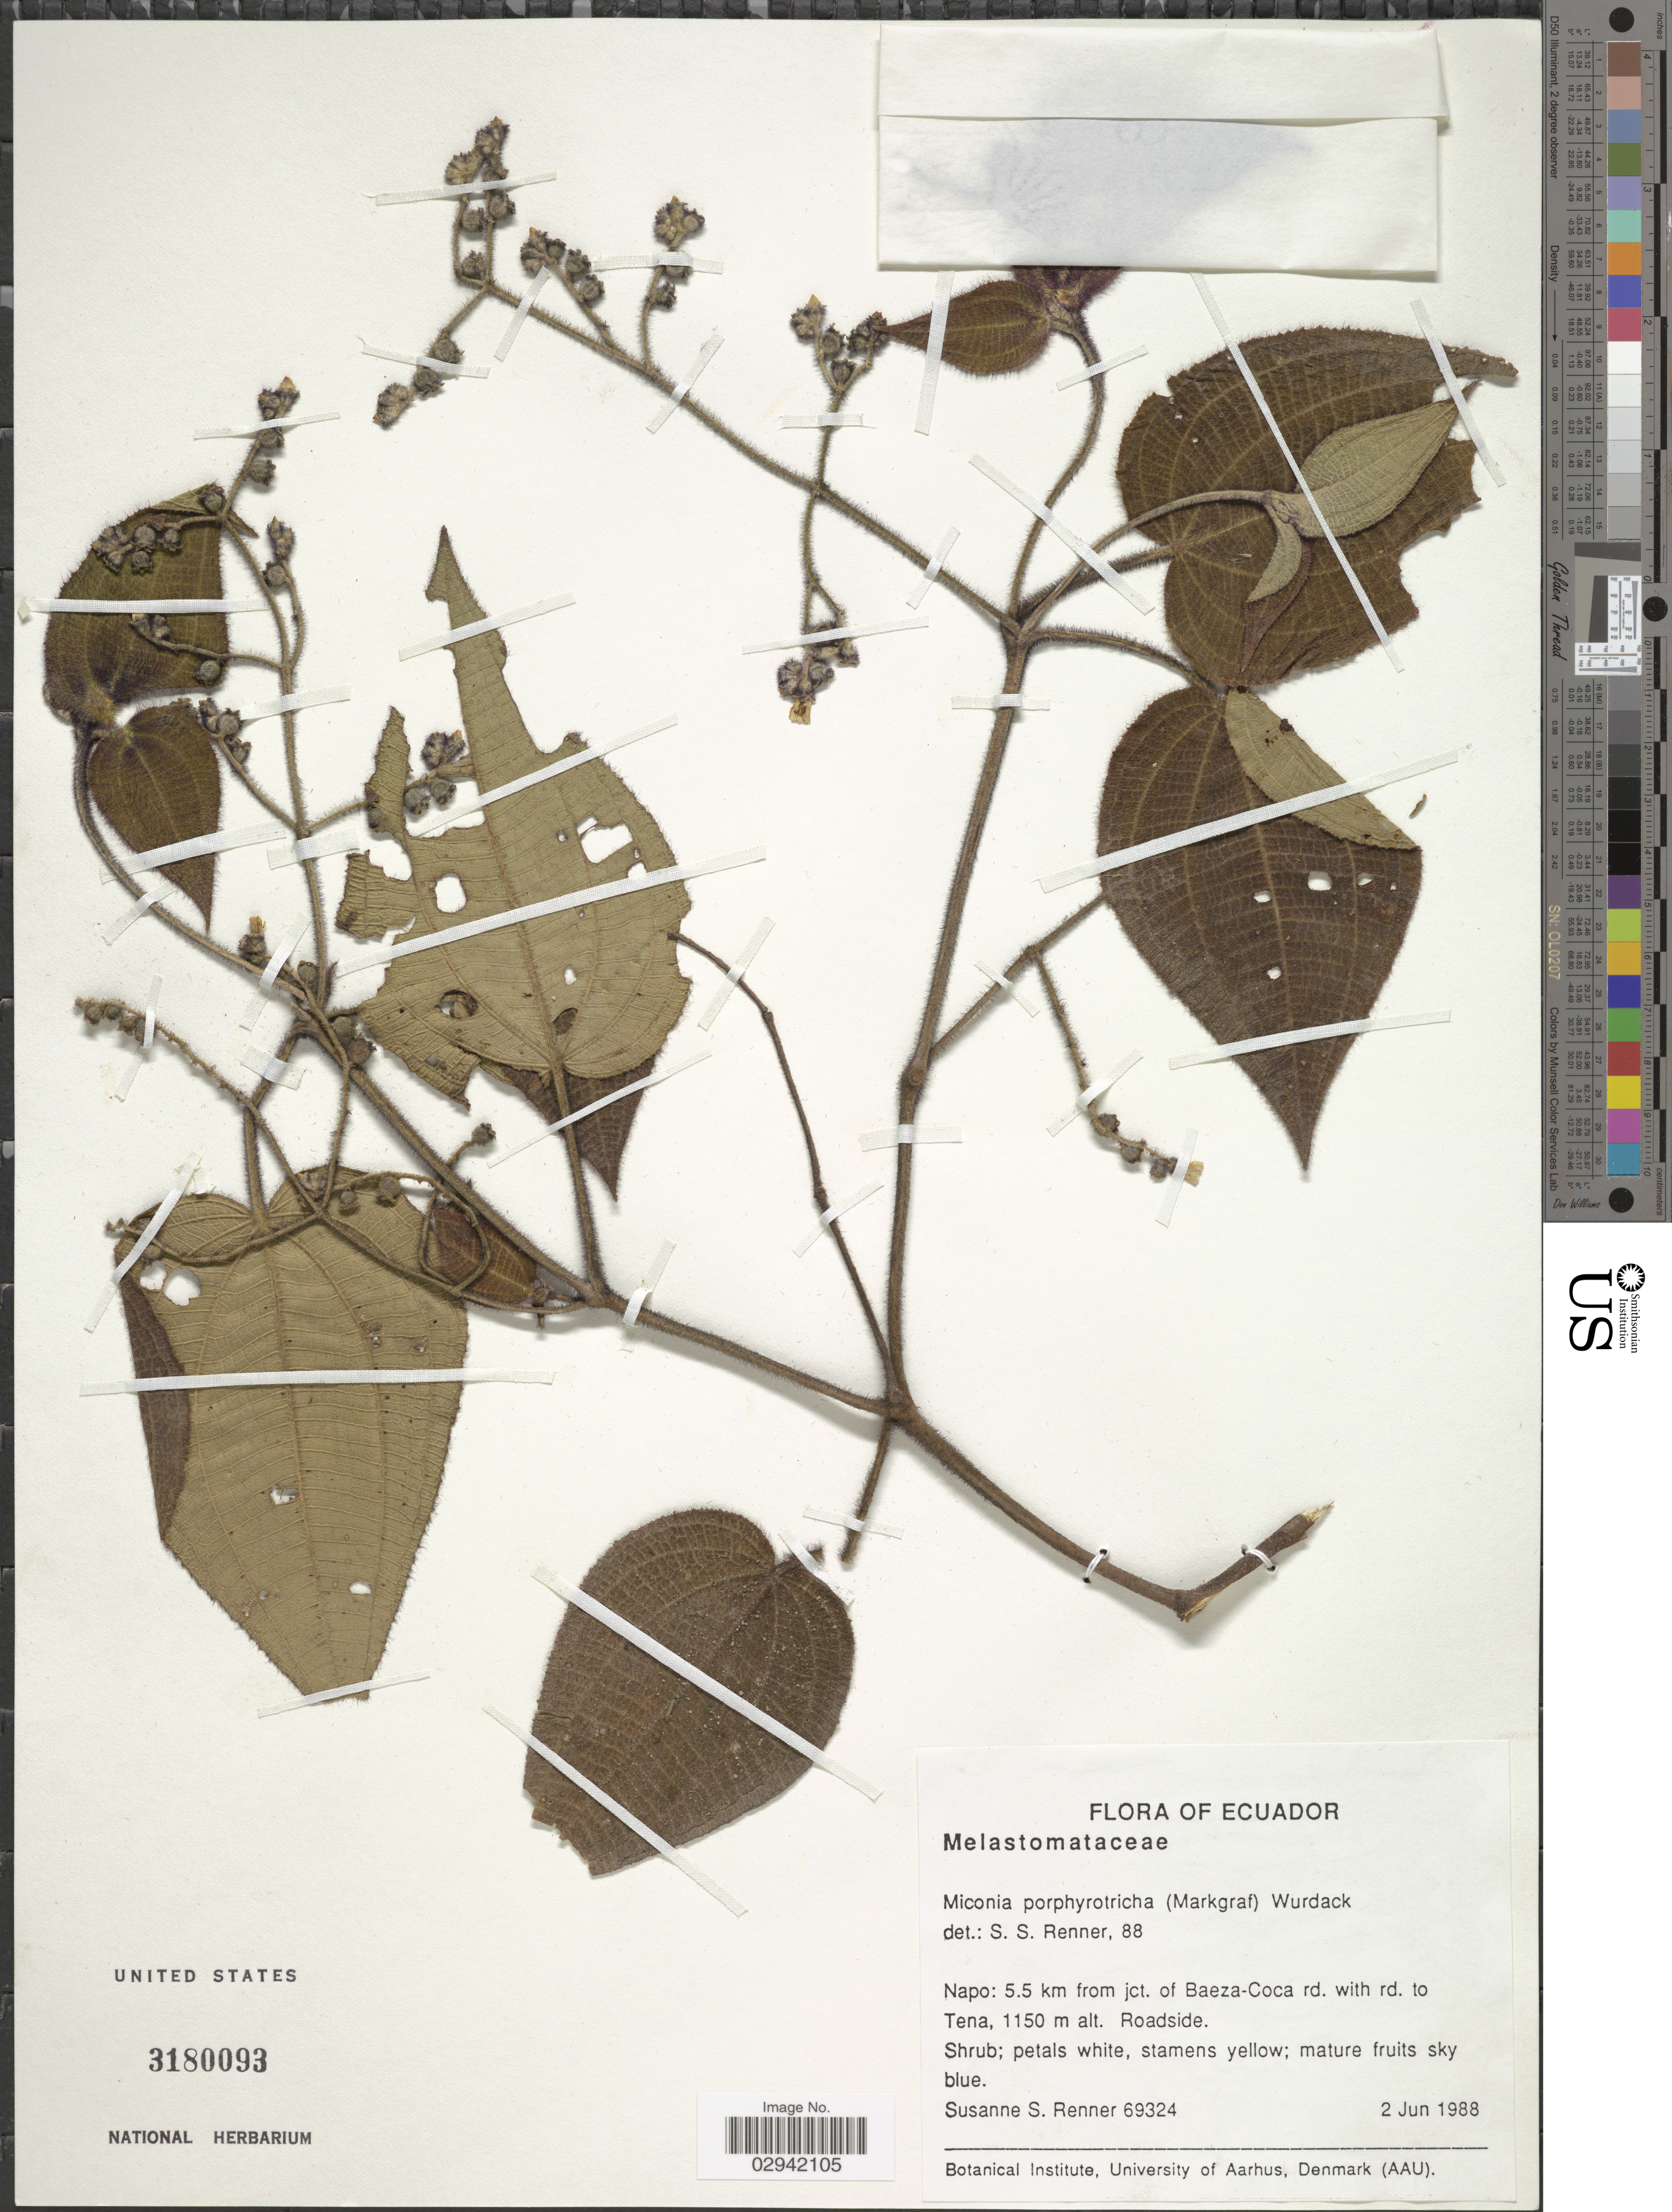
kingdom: Plantae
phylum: Tracheophyta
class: Magnoliopsida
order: Myrtales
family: Melastomataceae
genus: Miconia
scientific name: Miconia porphyrotricha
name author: (Markgr.) Wurdack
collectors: S. S. Renner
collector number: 69324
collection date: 1988-06-02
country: Ecuador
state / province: Napo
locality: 5.5 km from jct. of Baeza-Coca rd. with rd. to Tena.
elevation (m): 1150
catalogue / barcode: US 3180093